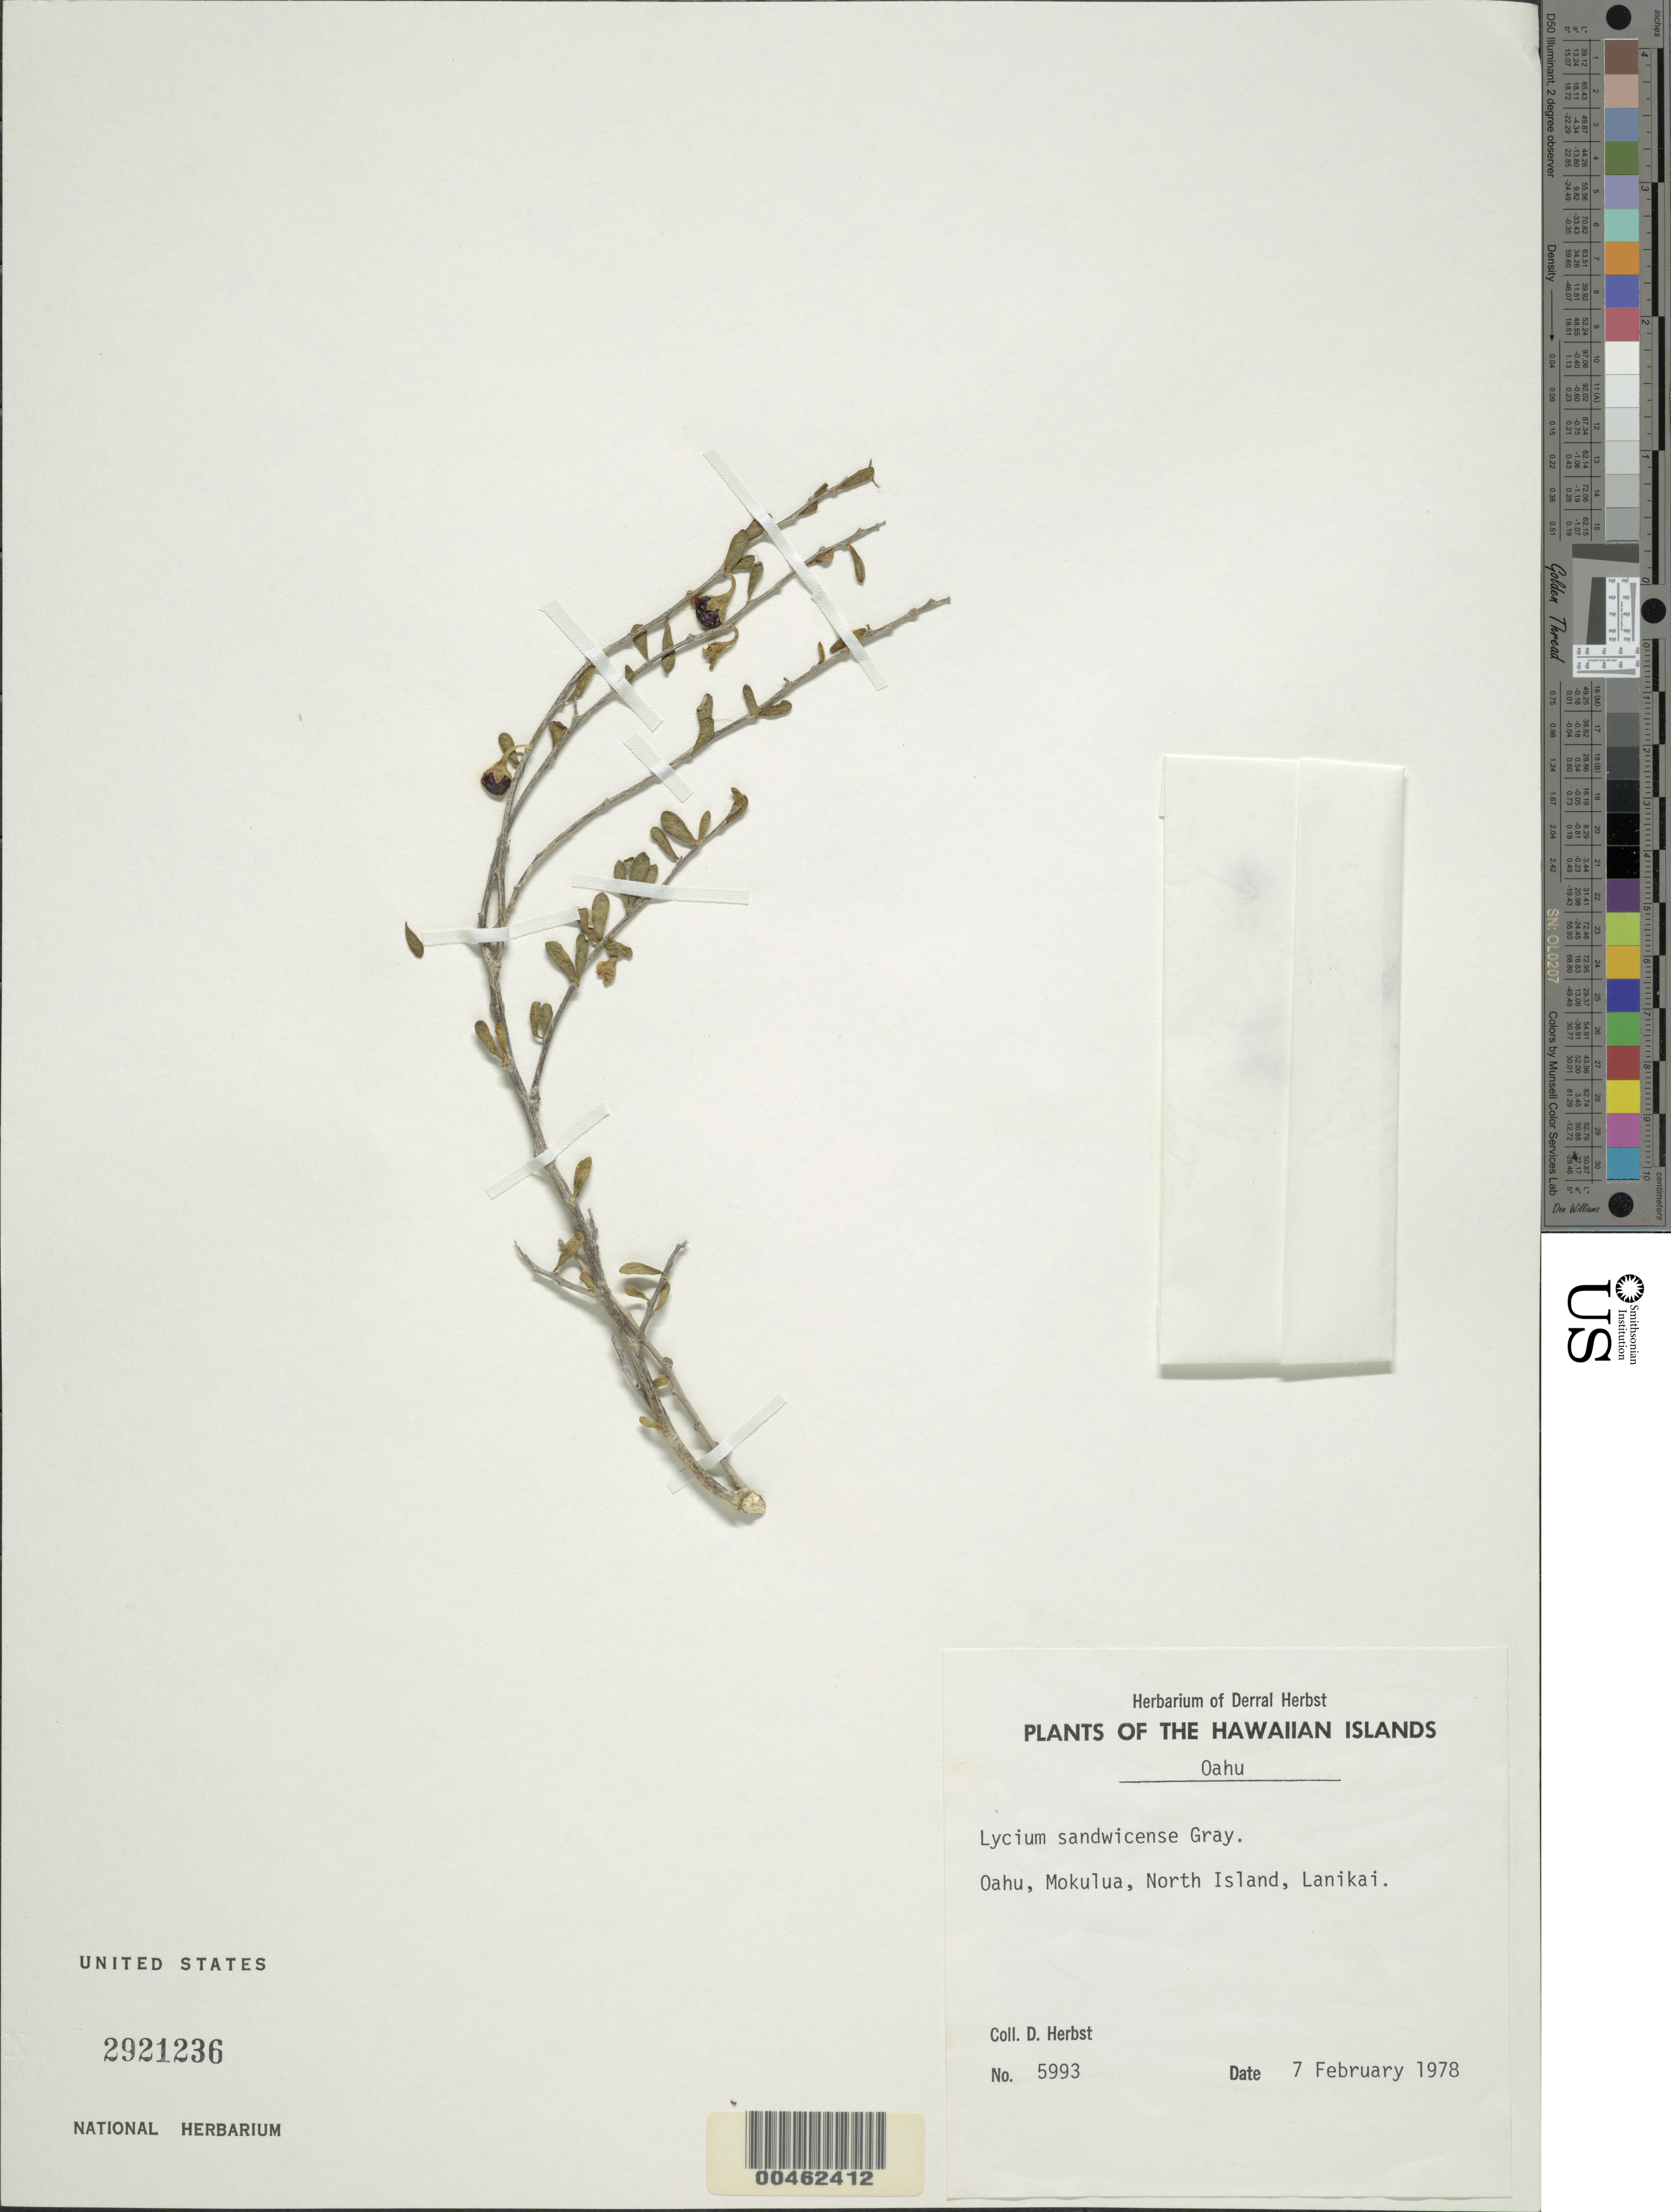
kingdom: Plantae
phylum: Tracheophyta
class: Magnoliopsida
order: Solanales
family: Solanaceae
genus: Lycium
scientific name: Lycium carolinianum var. sandwicense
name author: (A. Gray) C.L. Hitchc.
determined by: Wagner, W. L., (BOT), Smithsonian Institution - National Museum of Natural History (UNITED STATES)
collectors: D. R. Herbst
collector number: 5993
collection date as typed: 7 Feb 1978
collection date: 1978-02-07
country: United States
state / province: Hawaii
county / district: Honolulu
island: Mokulua Islets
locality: North Island, Mokulua, Lanikai, near Oahu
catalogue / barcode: US 2921236